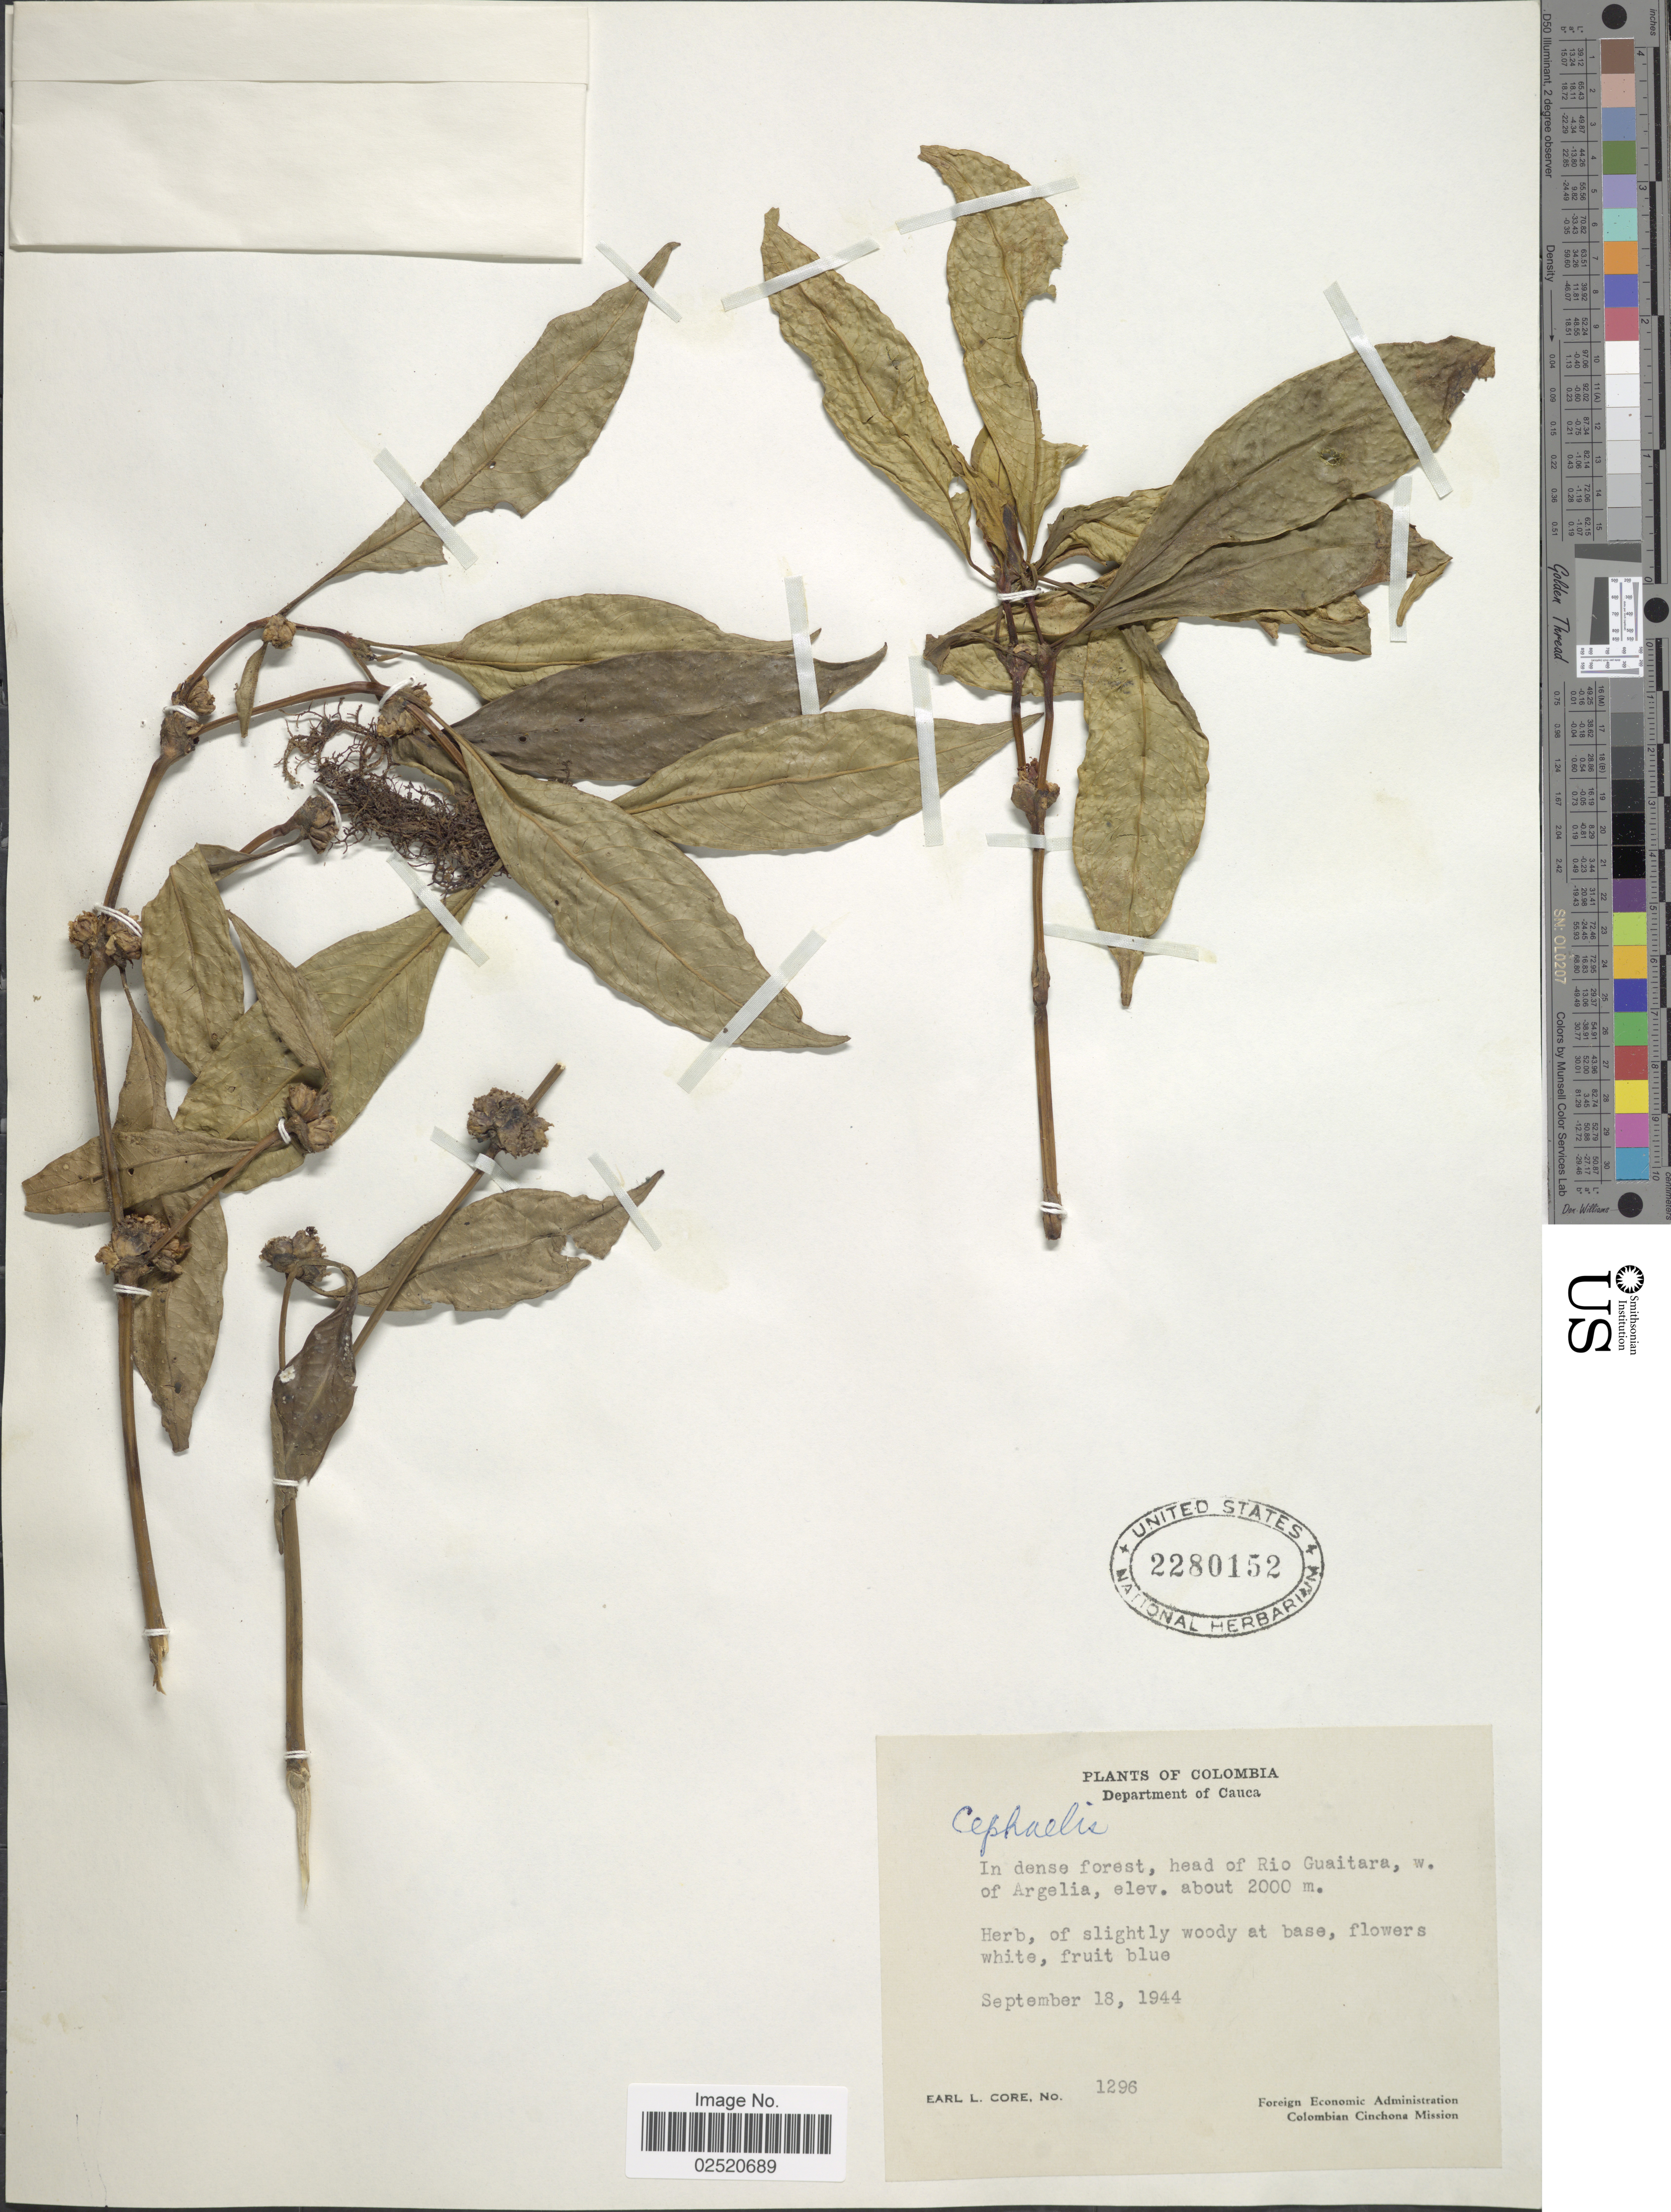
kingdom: Plantae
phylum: Tracheophyta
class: Magnoliopsida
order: Gentianales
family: Rubiaceae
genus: Psychotria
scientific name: Psychotria sp.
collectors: E. L. Core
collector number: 1296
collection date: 1944-09-18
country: Colombia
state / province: Cauca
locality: Head of Rio Guaitara, w. of Argelia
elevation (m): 2000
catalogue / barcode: US 2280152